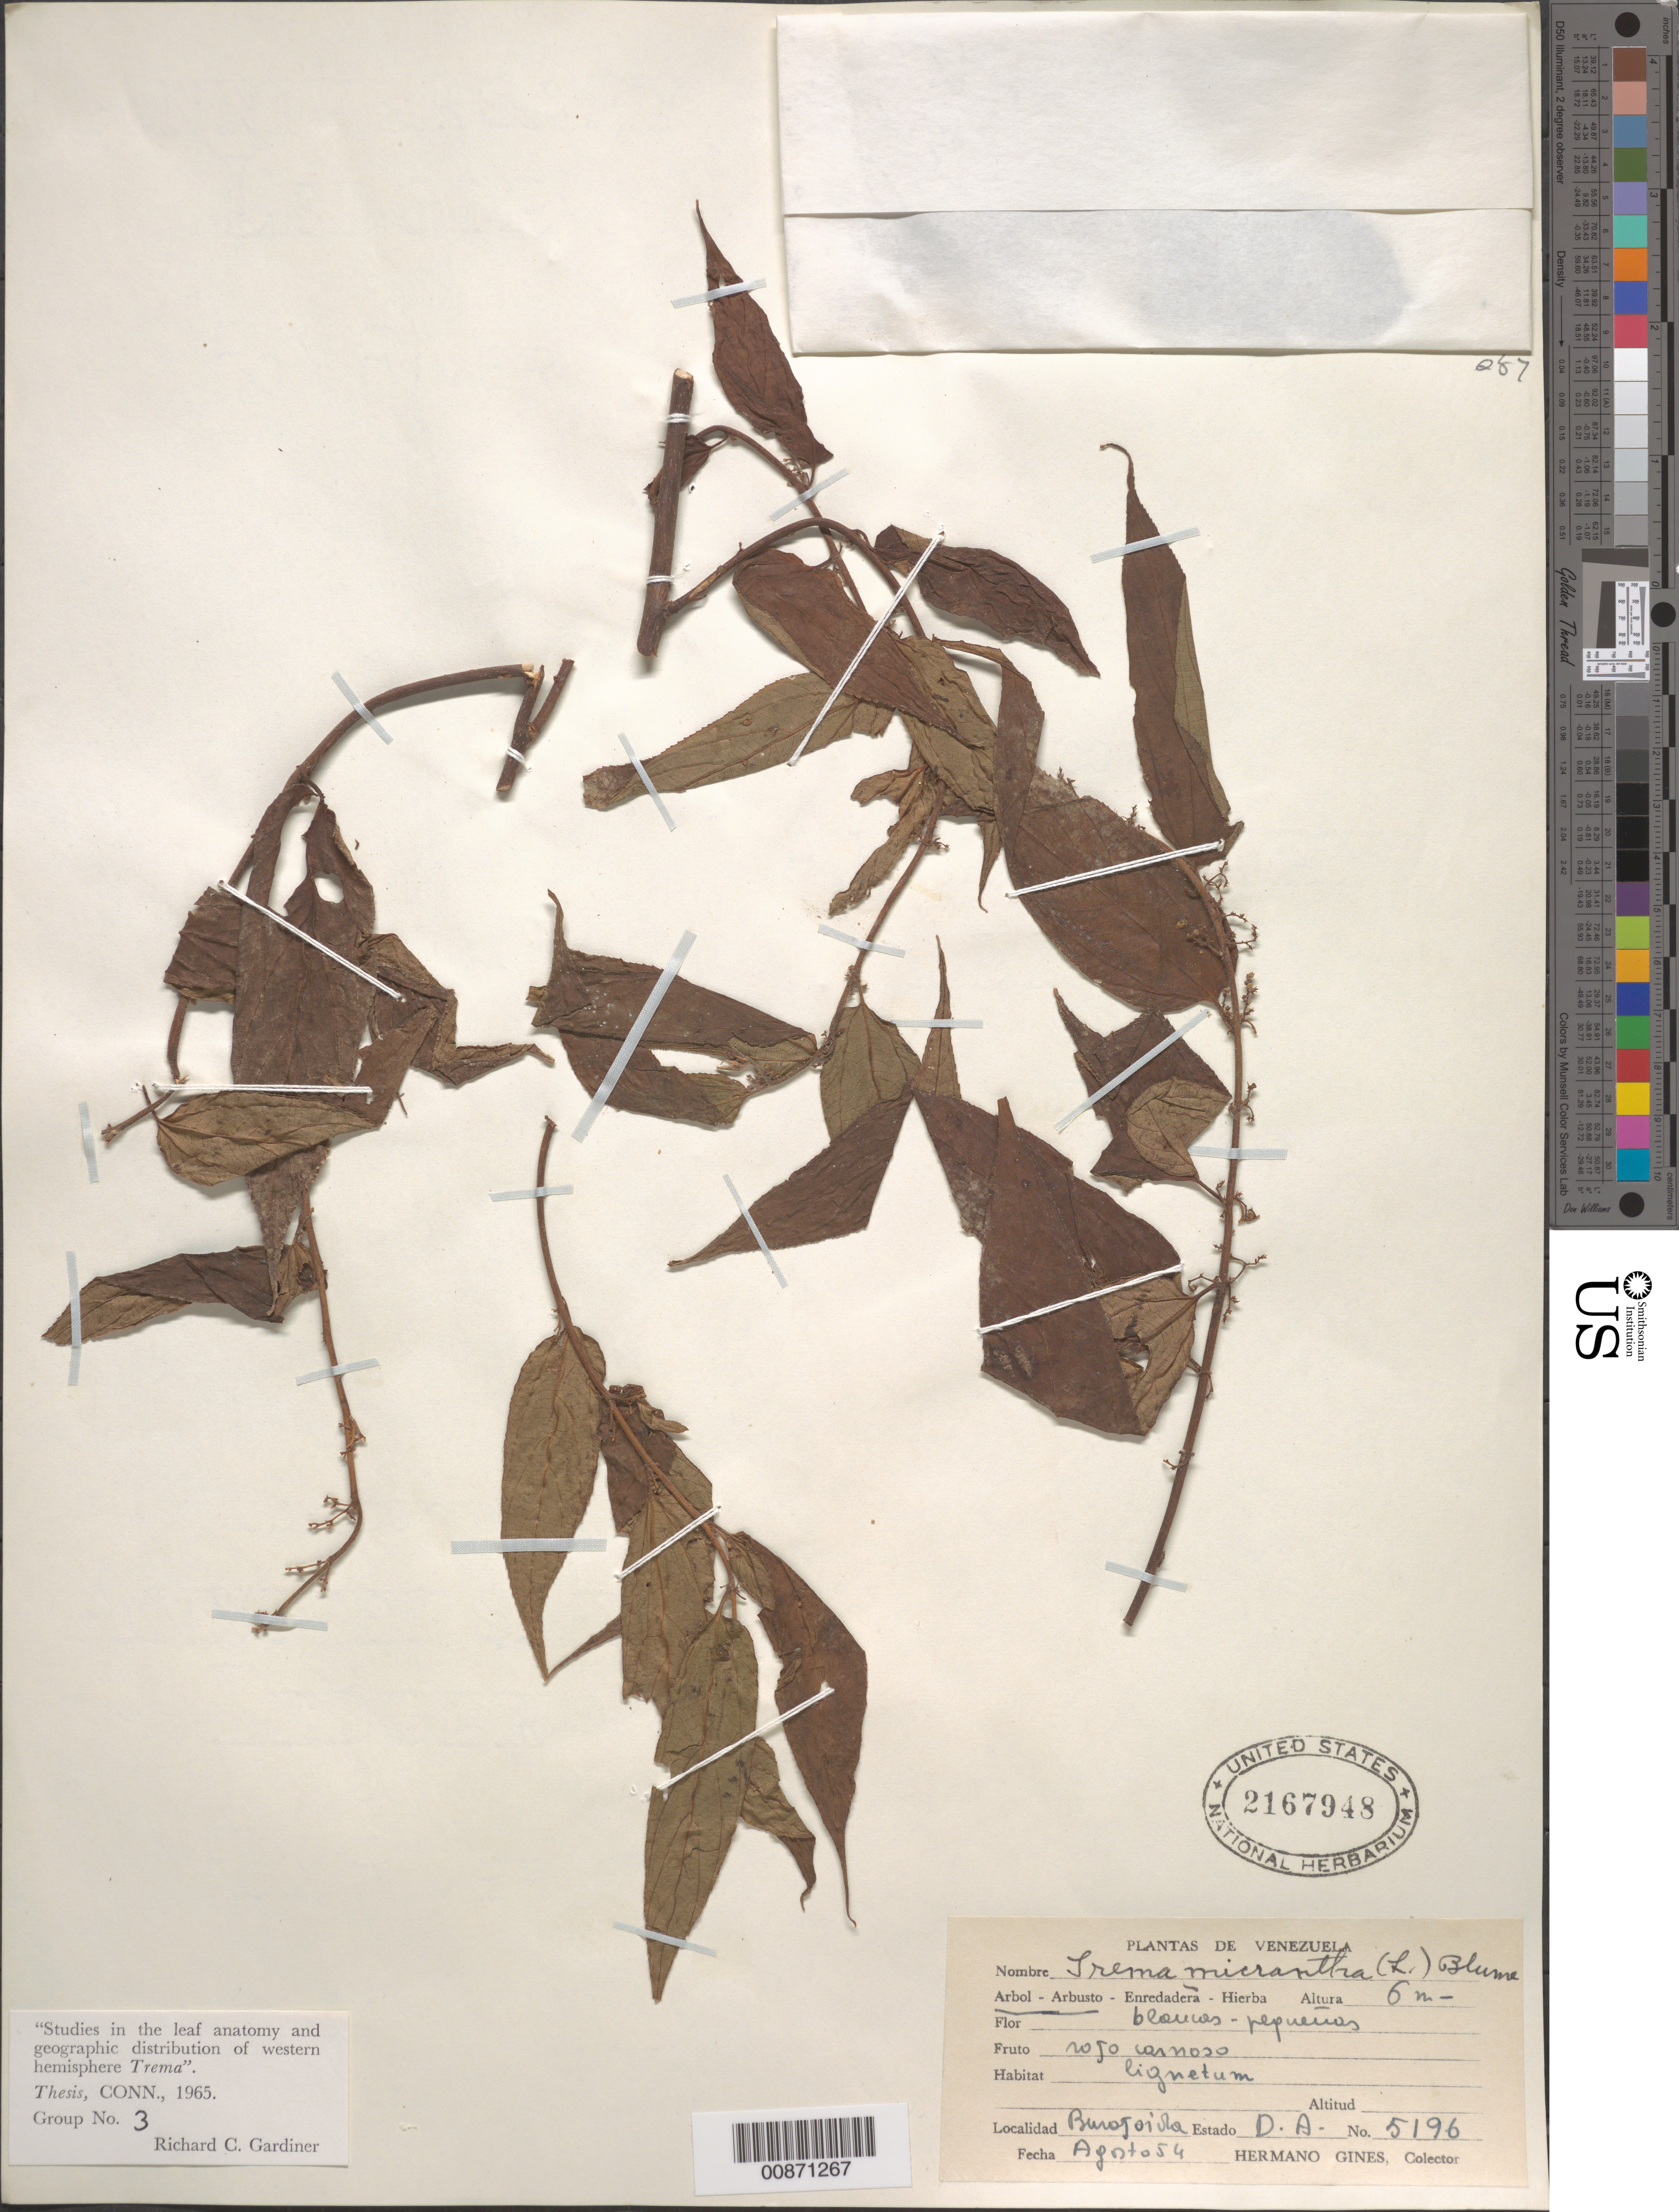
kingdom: Plantae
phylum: Tracheophyta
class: Magnoliopsida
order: Rosales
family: Cannabaceae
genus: Trema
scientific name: Trema micranthum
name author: (L.) Blume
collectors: H. Gines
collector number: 5196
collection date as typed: Aug-54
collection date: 1954-08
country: Venezuela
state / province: Delta Amacuro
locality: Isla Burojoida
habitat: Lignetum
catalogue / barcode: US 2167948